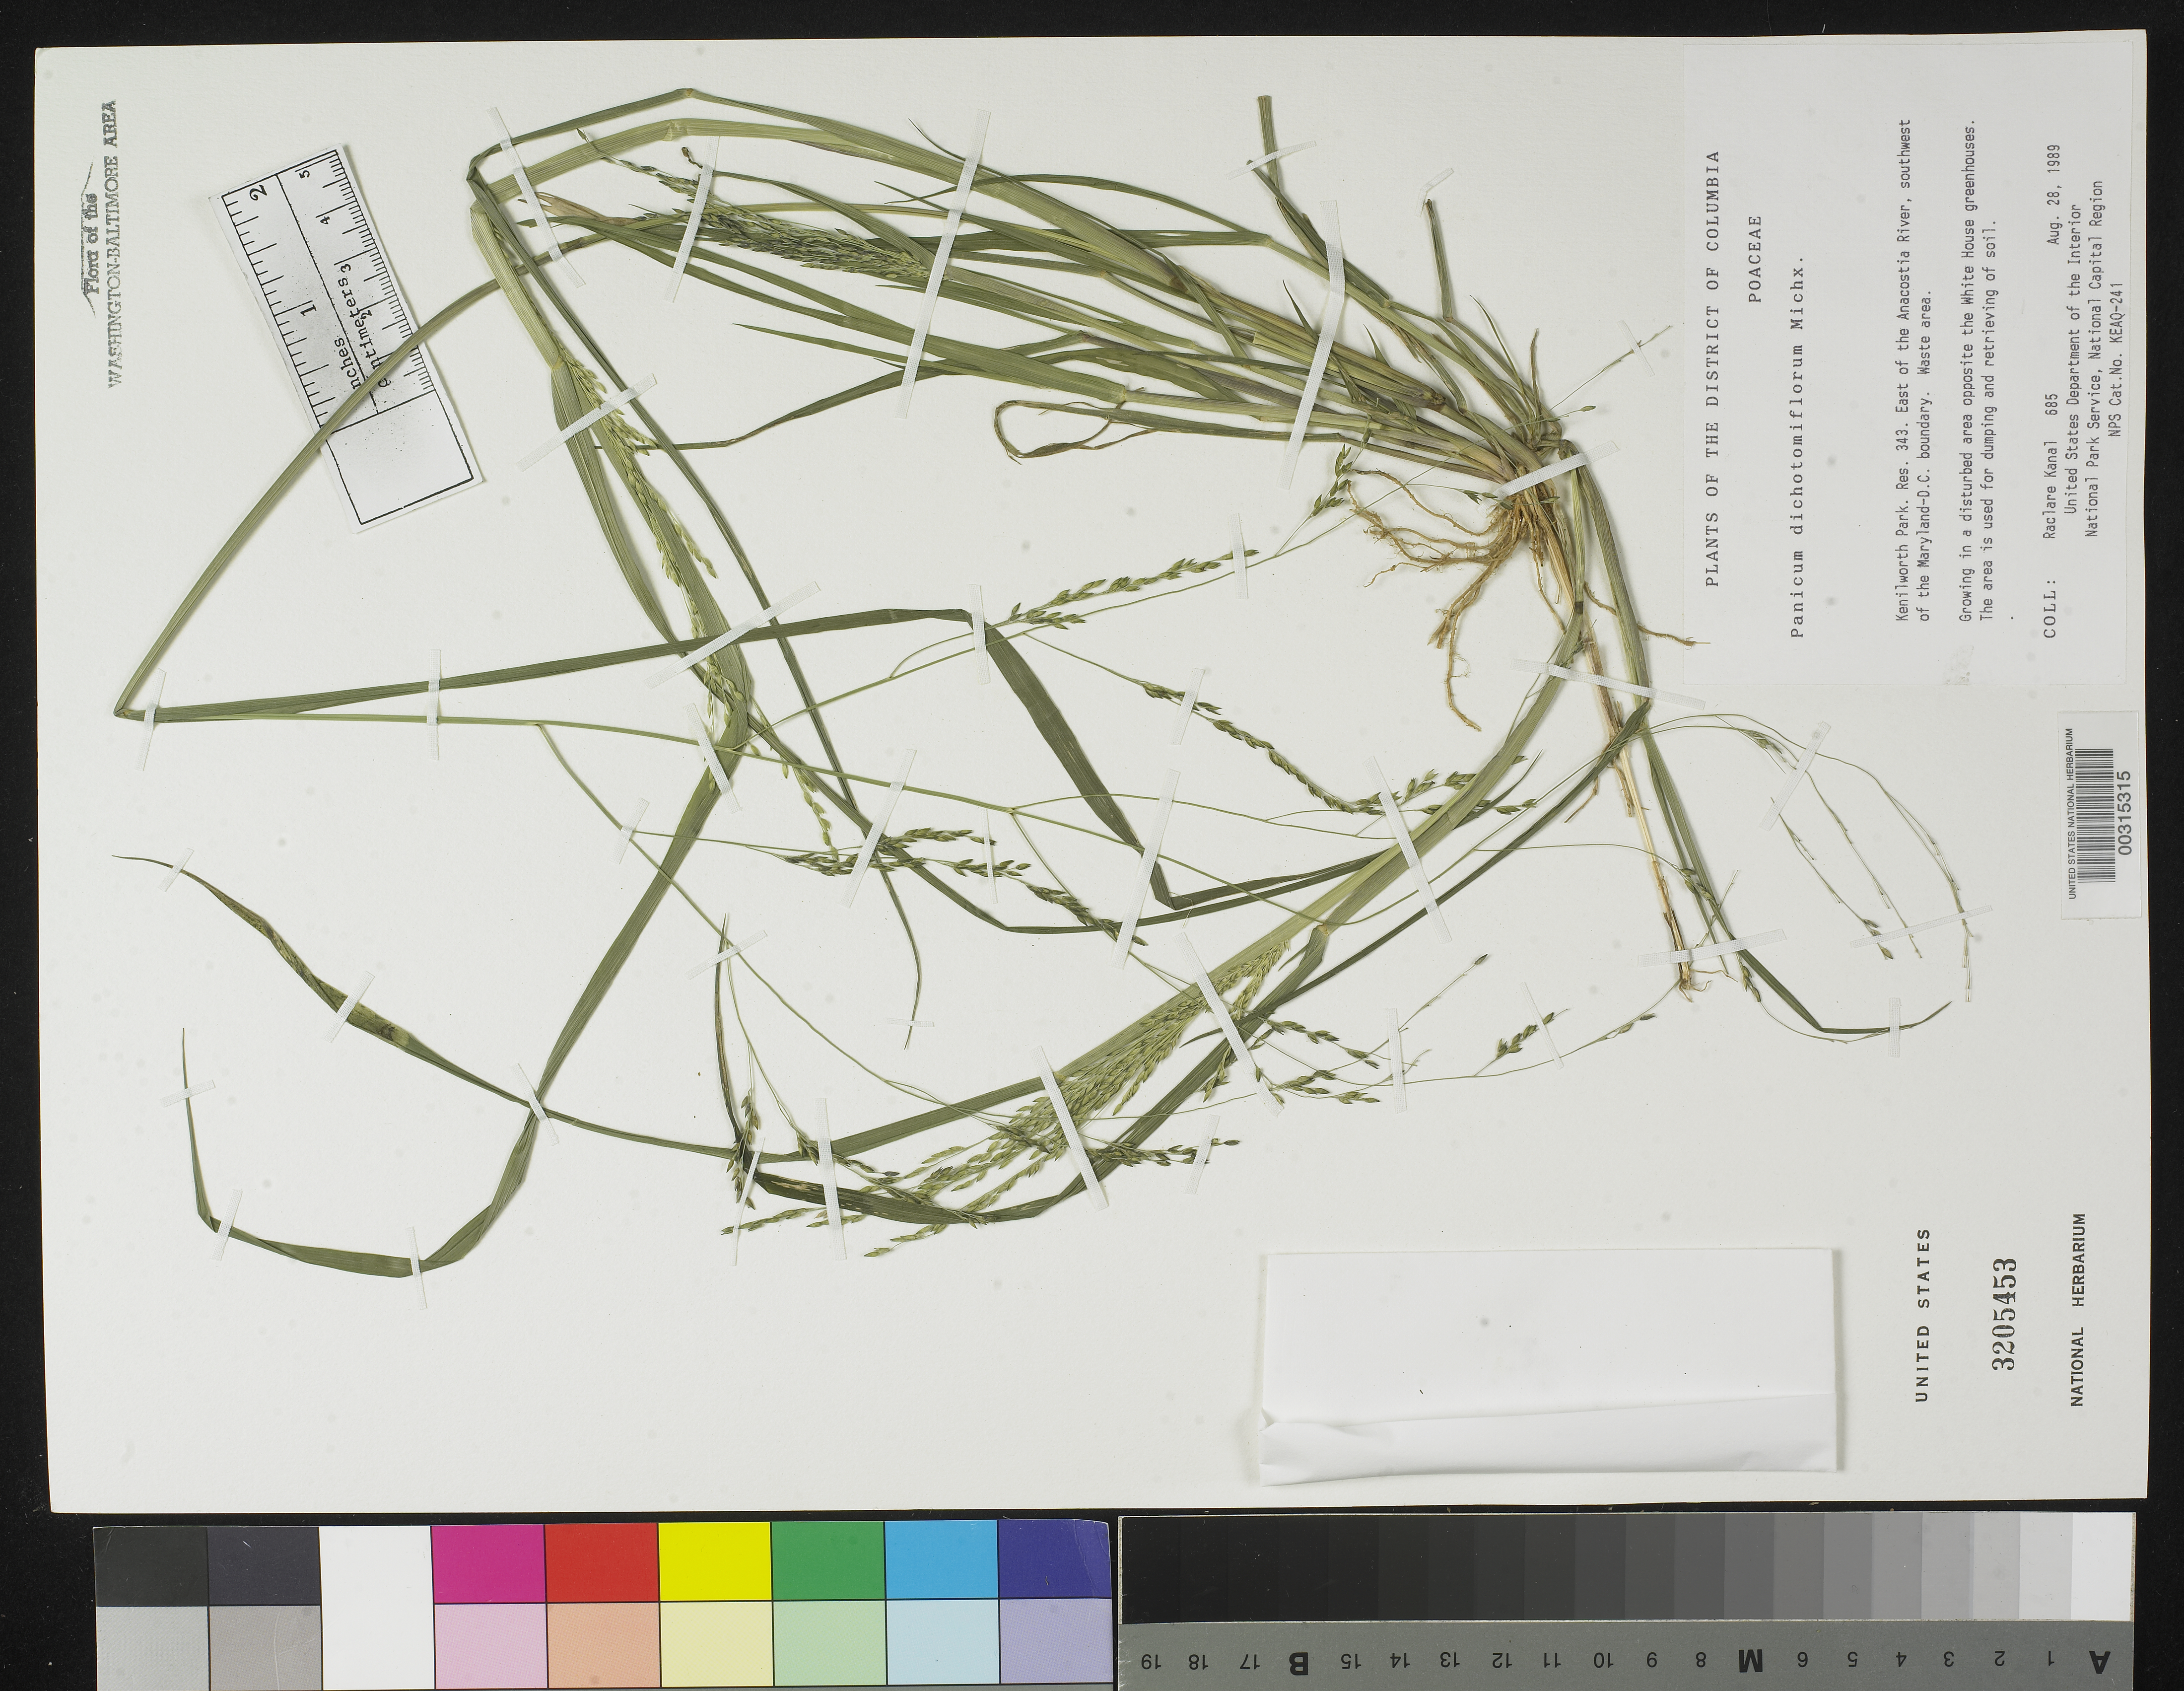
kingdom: Plantae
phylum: Tracheophyta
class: Liliopsida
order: Poales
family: Poaceae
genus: Panicum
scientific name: Panicum dichotomiflorum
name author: Michx.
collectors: R. Kanal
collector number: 685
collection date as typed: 28 Aug 1989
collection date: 1989-08-28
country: United States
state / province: District of Columbia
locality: Kenilworth Park, Res. 343, E of Anacostia River, SW of MD-DC Boundary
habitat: Waste area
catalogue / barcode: US 3205453